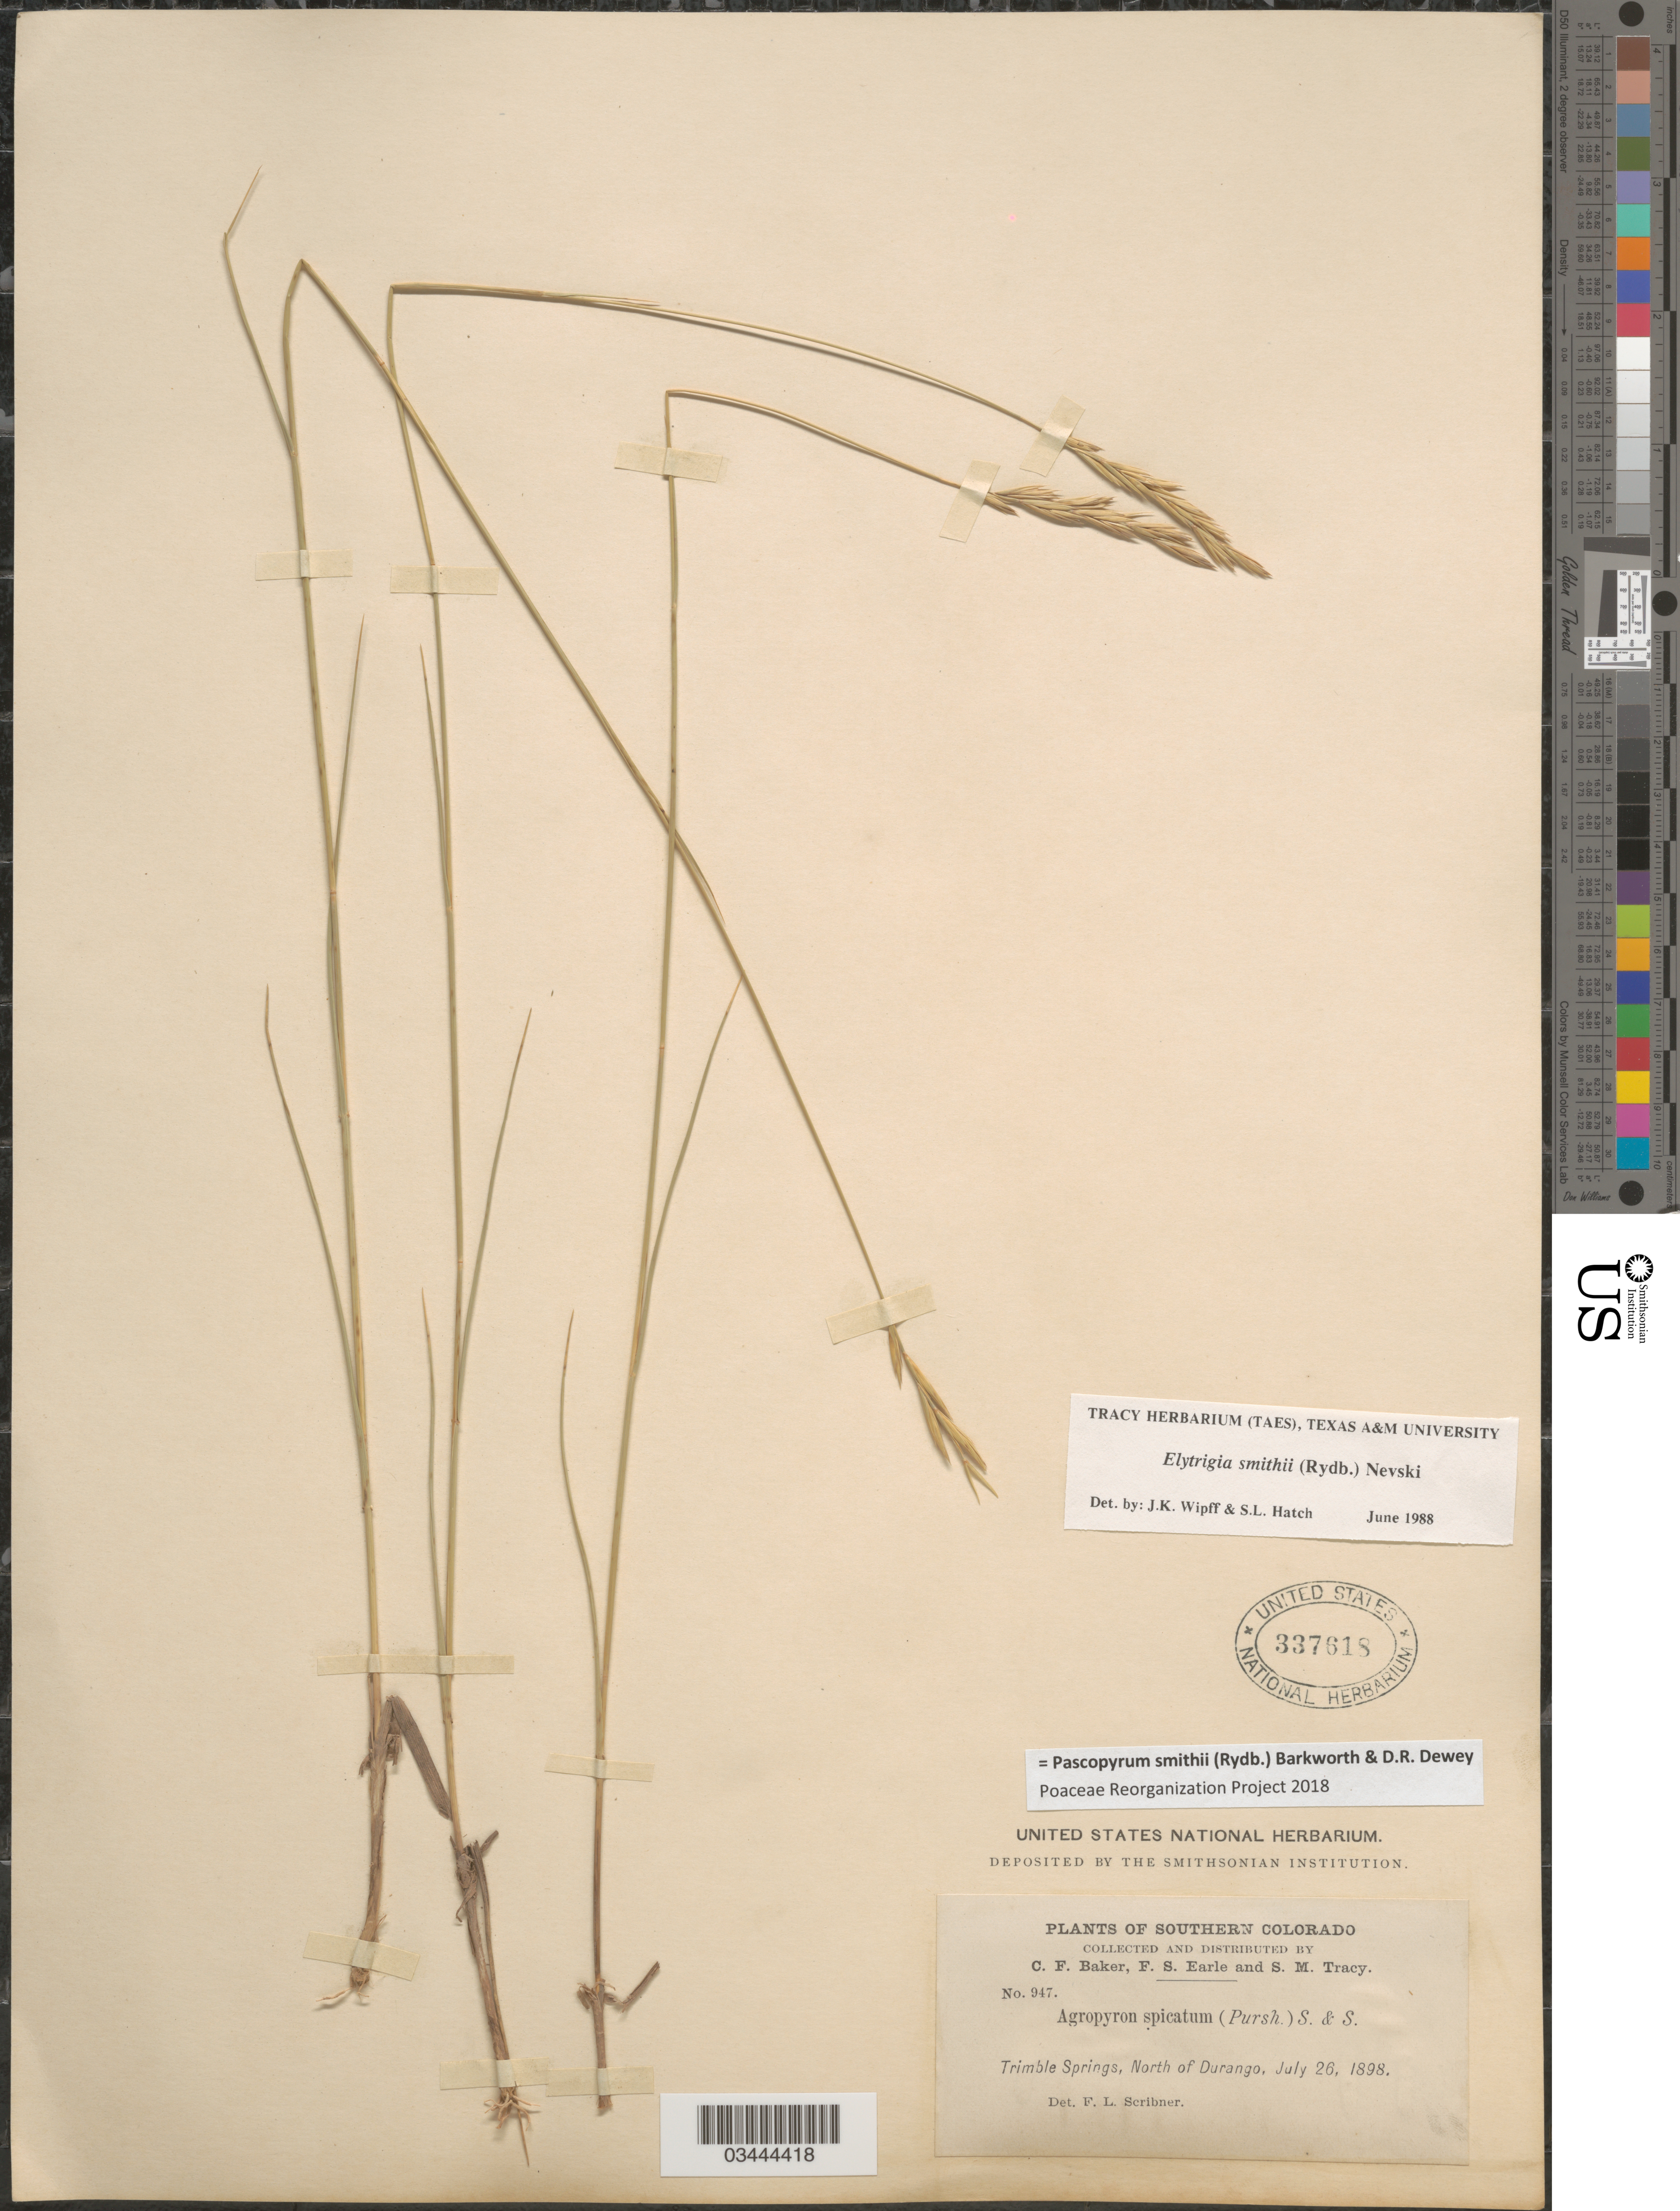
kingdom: Plantae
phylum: Tracheophyta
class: Liliopsida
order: Poales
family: Poaceae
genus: Pascopyrum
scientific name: Pascopyrum smithii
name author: (Rydb.) Barkworth & Dewey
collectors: C. F. Baker, F. S. Earle & S. M. Tracy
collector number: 947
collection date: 1898-07-26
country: United States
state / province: Colorado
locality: Southern Colorado. Trimble Springs, North of Durango.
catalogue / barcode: US 337618